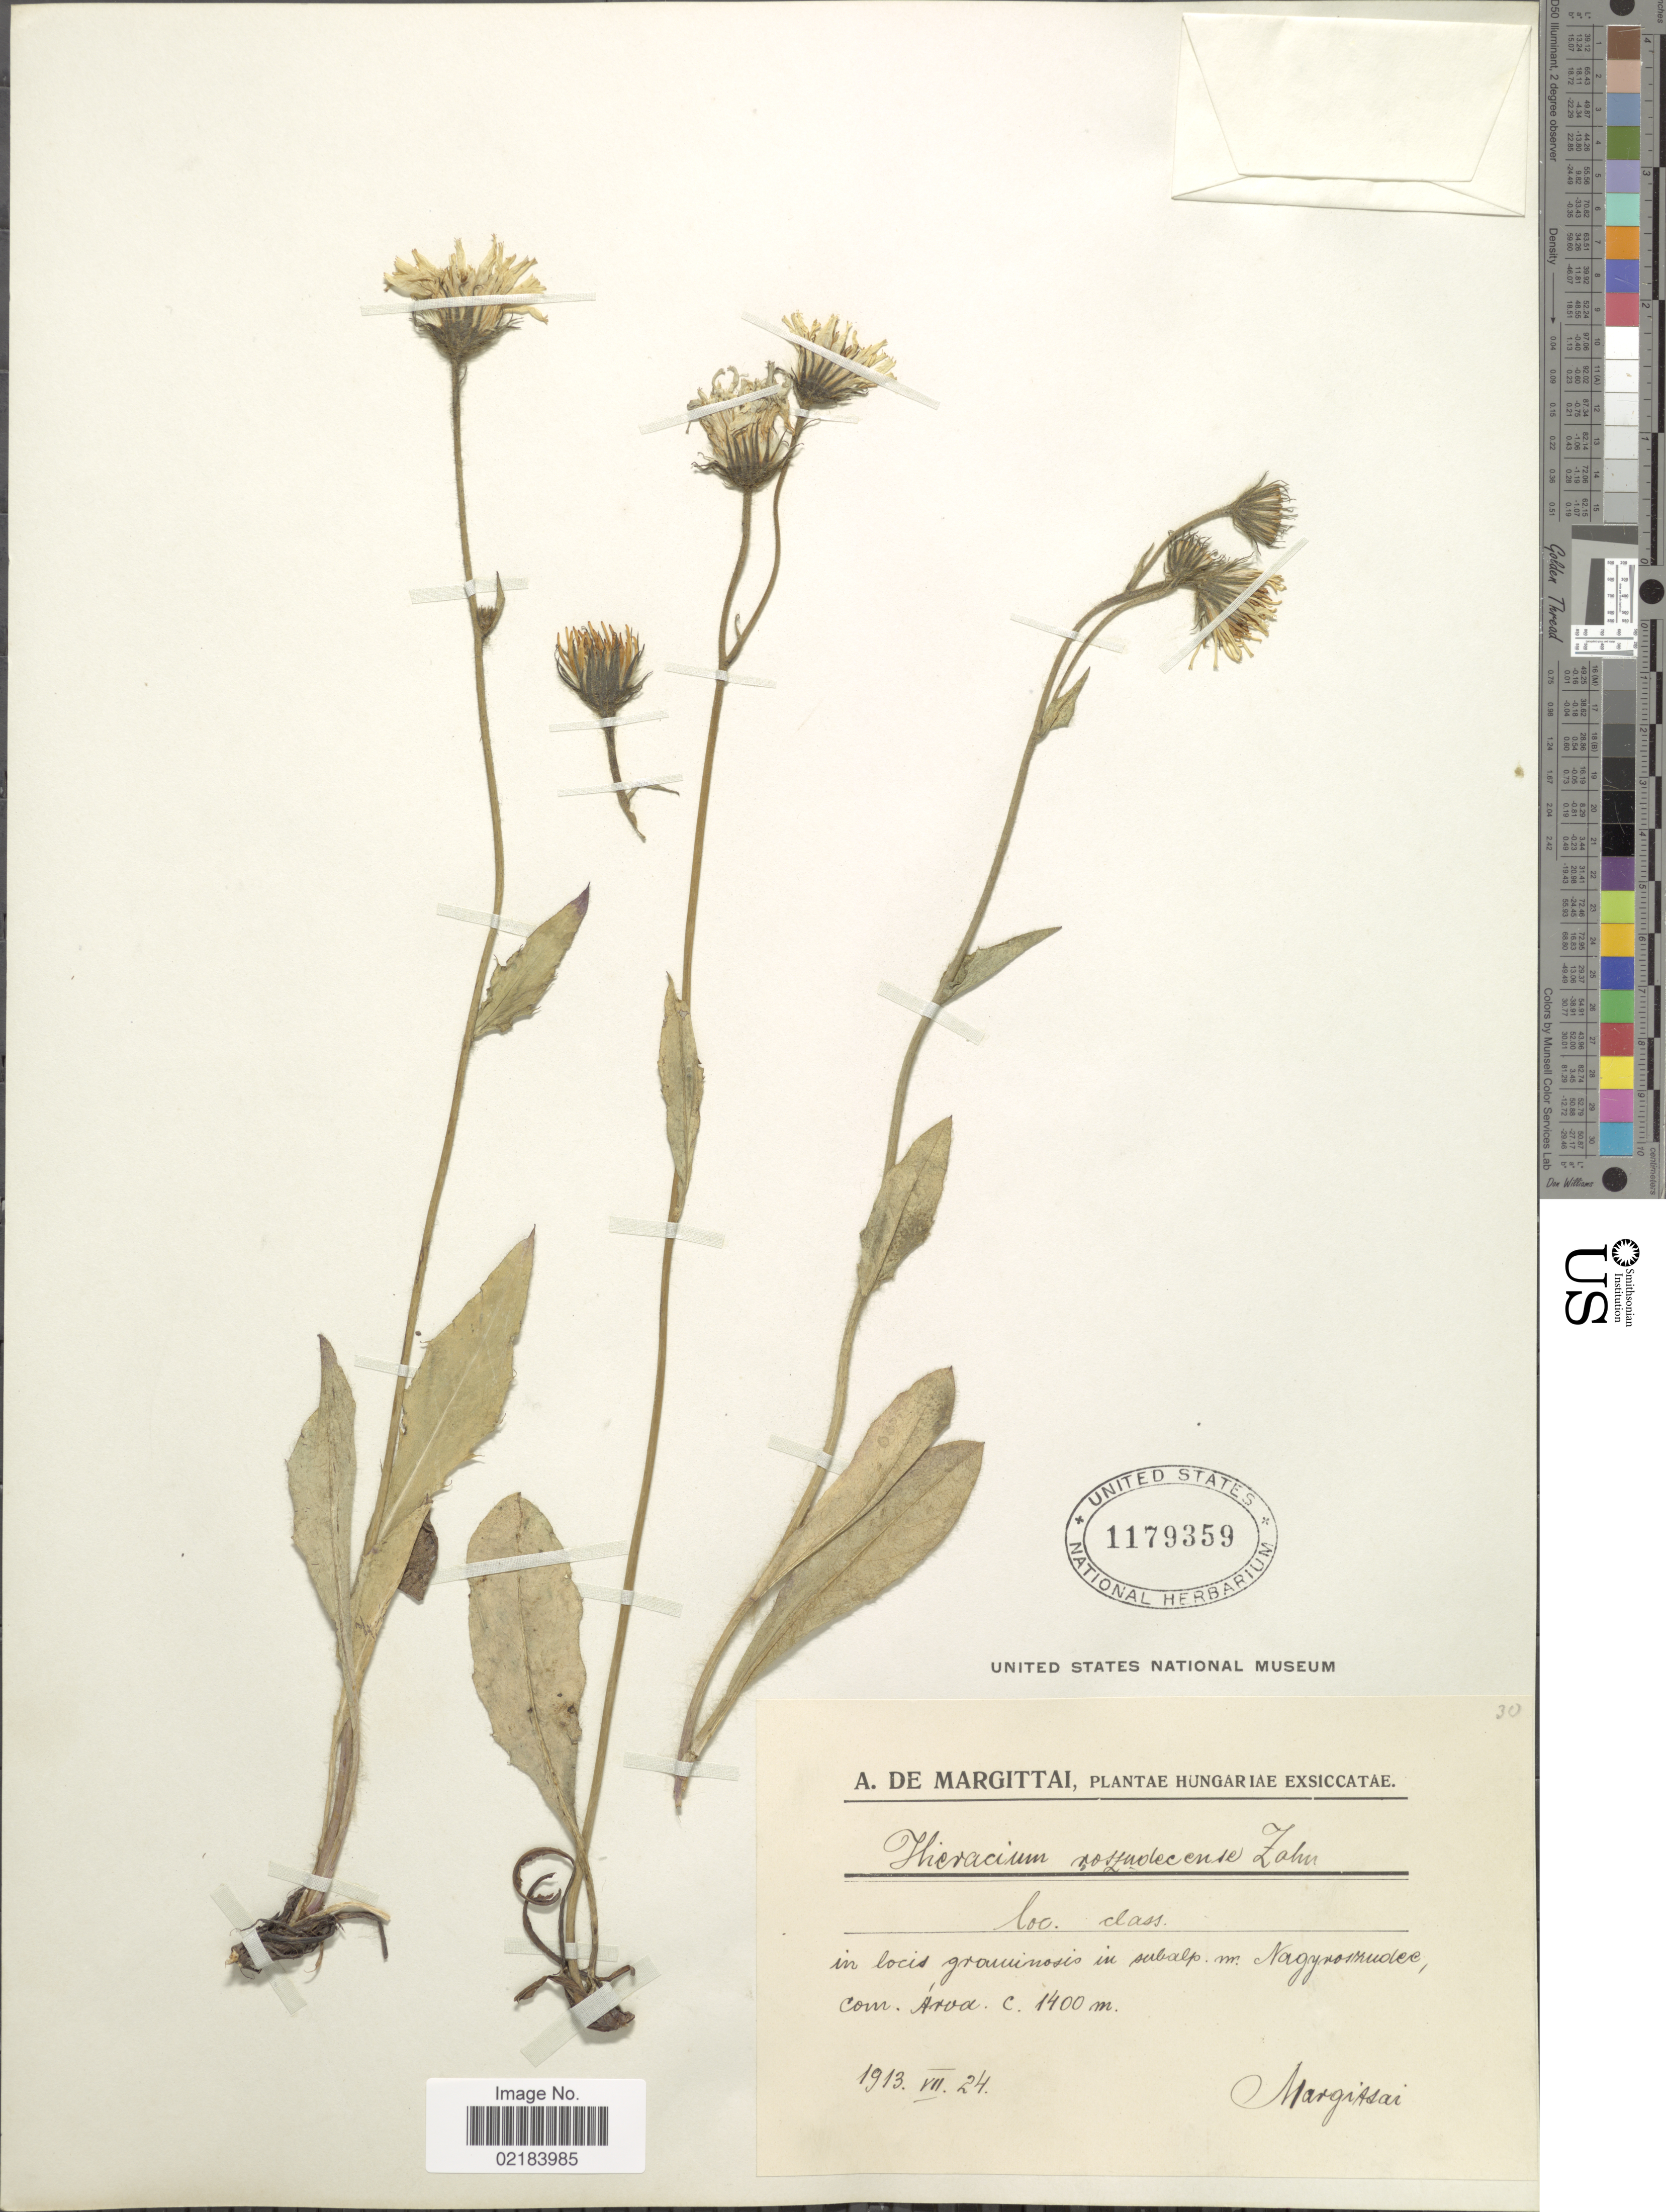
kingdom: Plantae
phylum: Tracheophyta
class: Magnoliopsida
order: Asterales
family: Asteraceae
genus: Hieracium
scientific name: Hieracium repandulare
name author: Druce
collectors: A. Margittai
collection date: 1913-07-24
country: Hungary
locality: Nagyzomudec com. Arva. Hungariae [interpreted]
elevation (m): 1400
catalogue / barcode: US 1179359